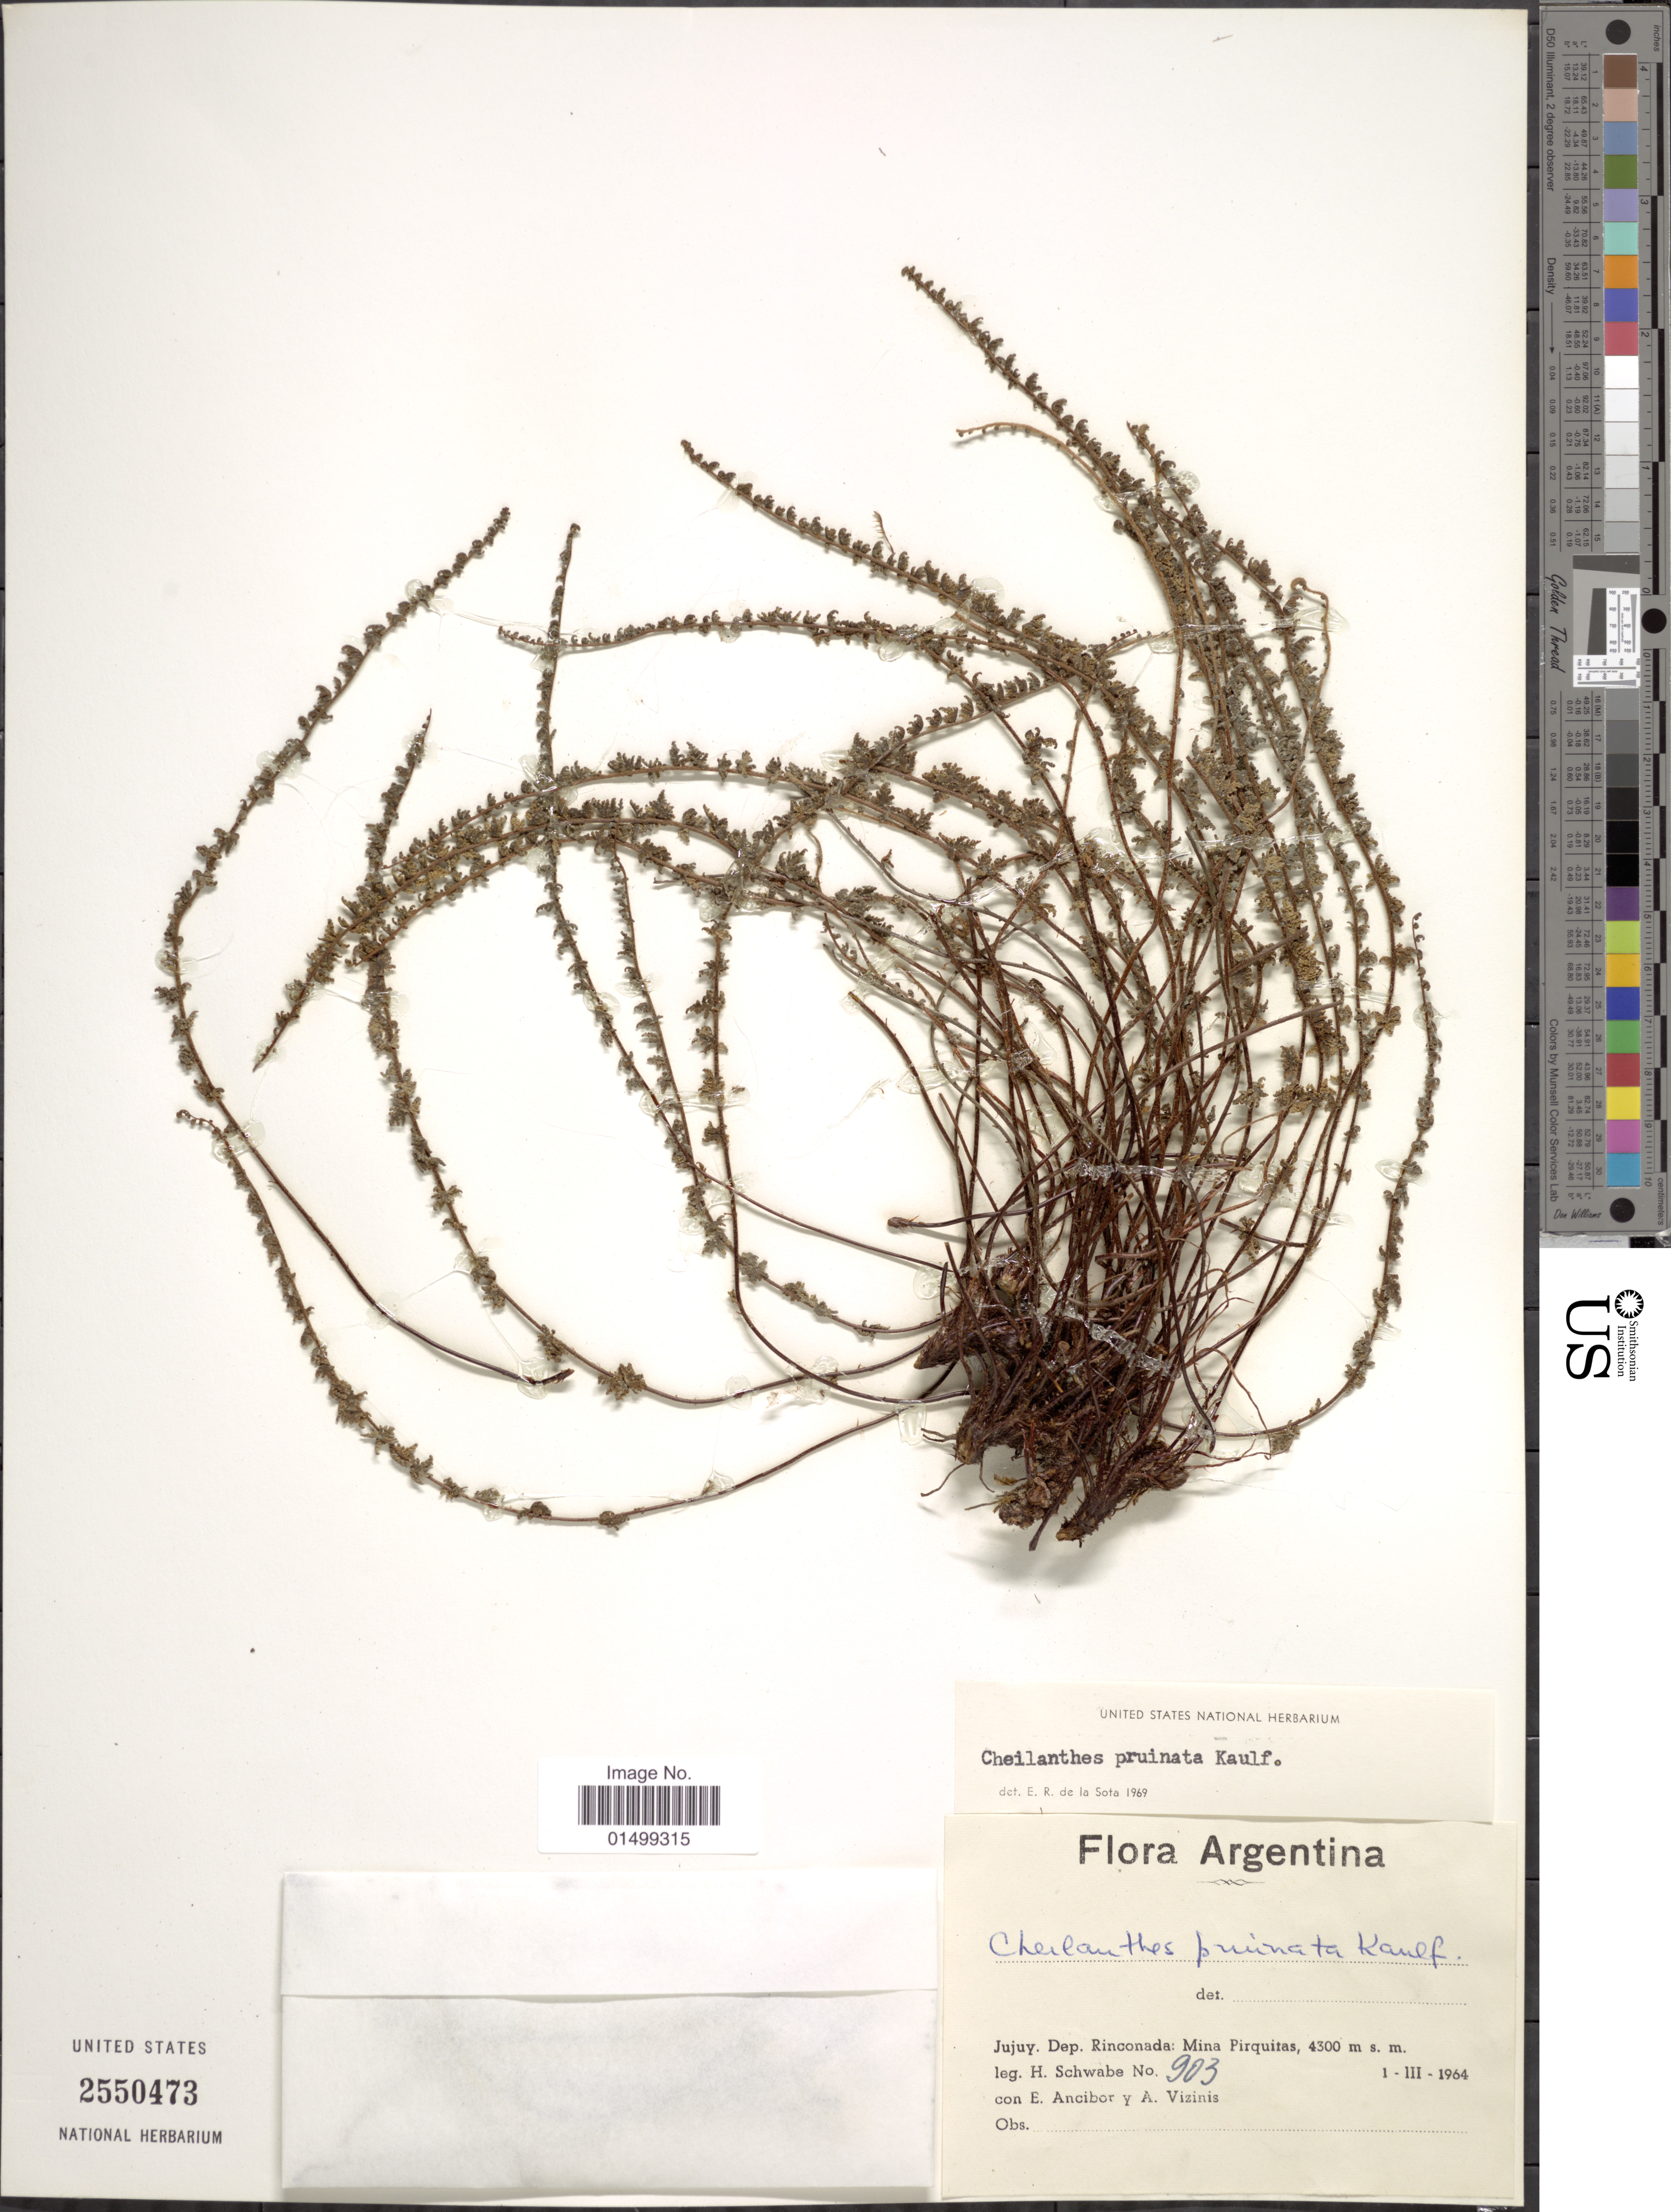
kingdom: Plantae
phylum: Tracheophyta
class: Polypodiopsida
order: Polypodiales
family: Pteridaceae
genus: Cheilanthes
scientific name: Cheilanthes pruinata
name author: Kaulf.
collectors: H. Schwabe, E. Ancibor & A. Vizinis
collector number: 903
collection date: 1964-03-01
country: Argentina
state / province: Jujuy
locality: Rinconada: Mina Pirquitas.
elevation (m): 4300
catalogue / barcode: US 2550473